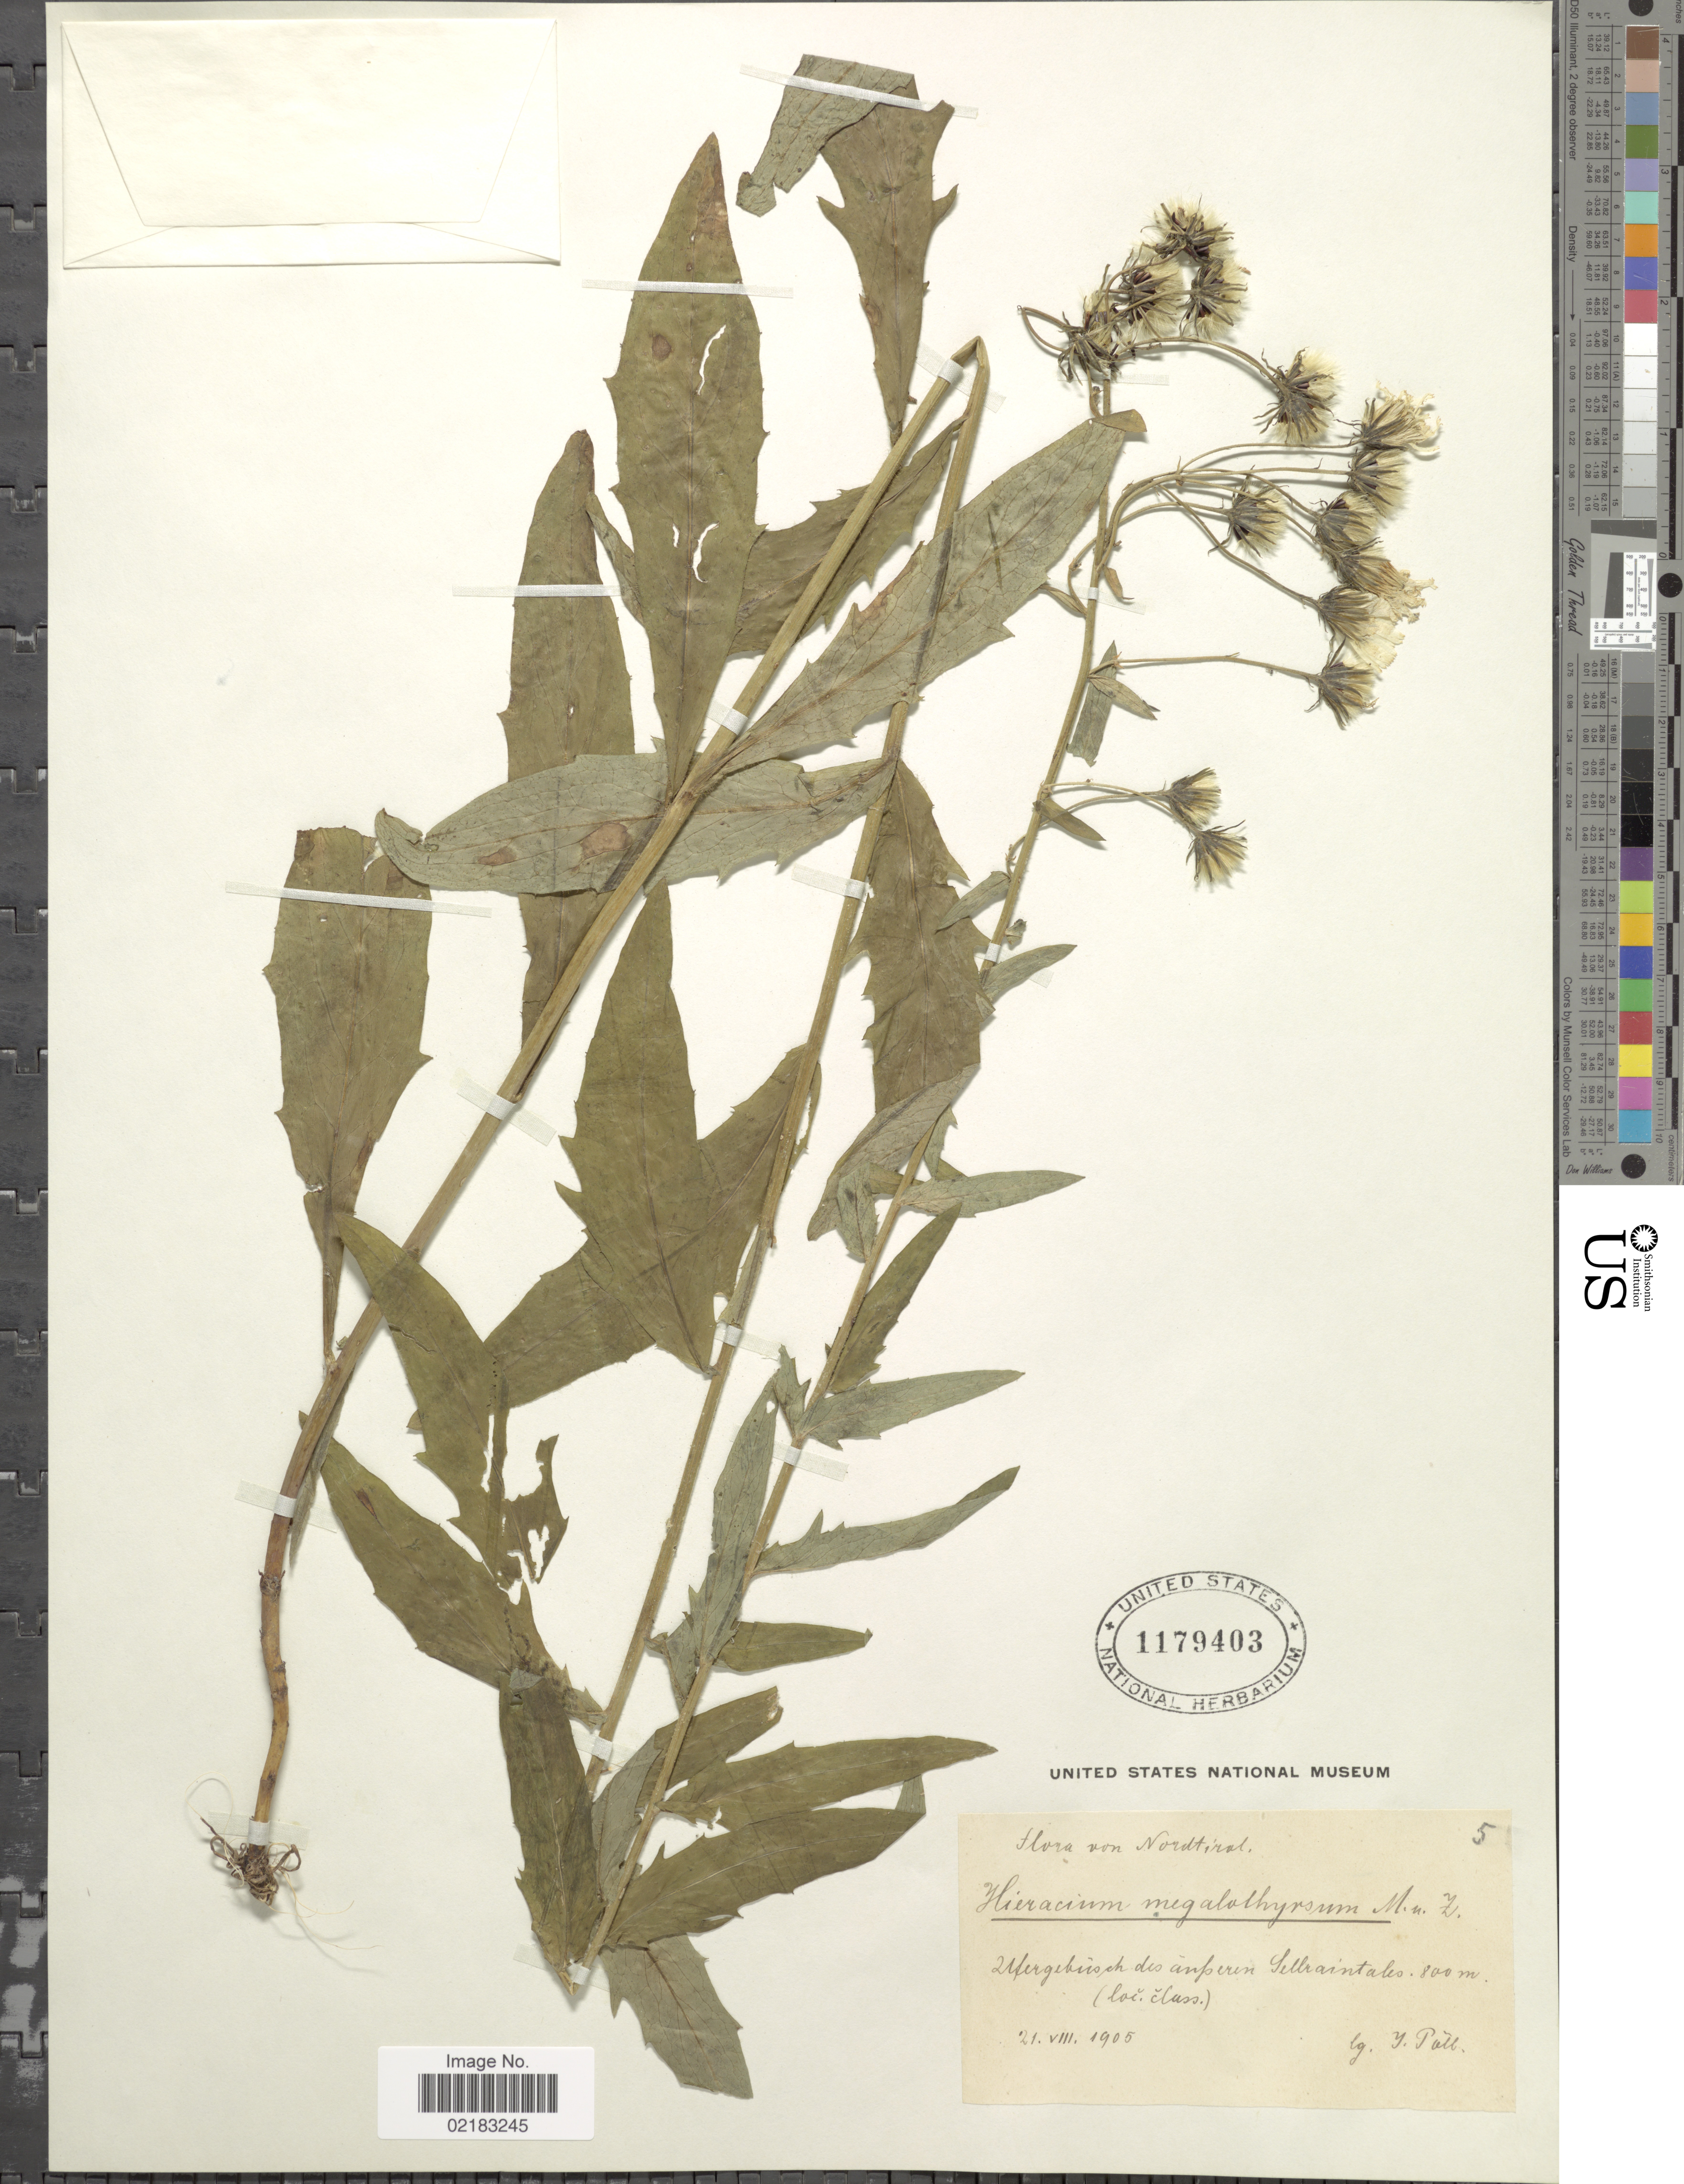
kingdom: Plantae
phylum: Tracheophyta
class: Magnoliopsida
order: Asterales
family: Asteraceae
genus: Hieracium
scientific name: Hieracium megalothyrsum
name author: Murr & Zahn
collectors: J. Poll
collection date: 1905-08-21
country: Austria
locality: Nordtiral: Ufergekusch dis anperum Sellraintales [interpreted]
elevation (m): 800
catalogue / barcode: US 1179403